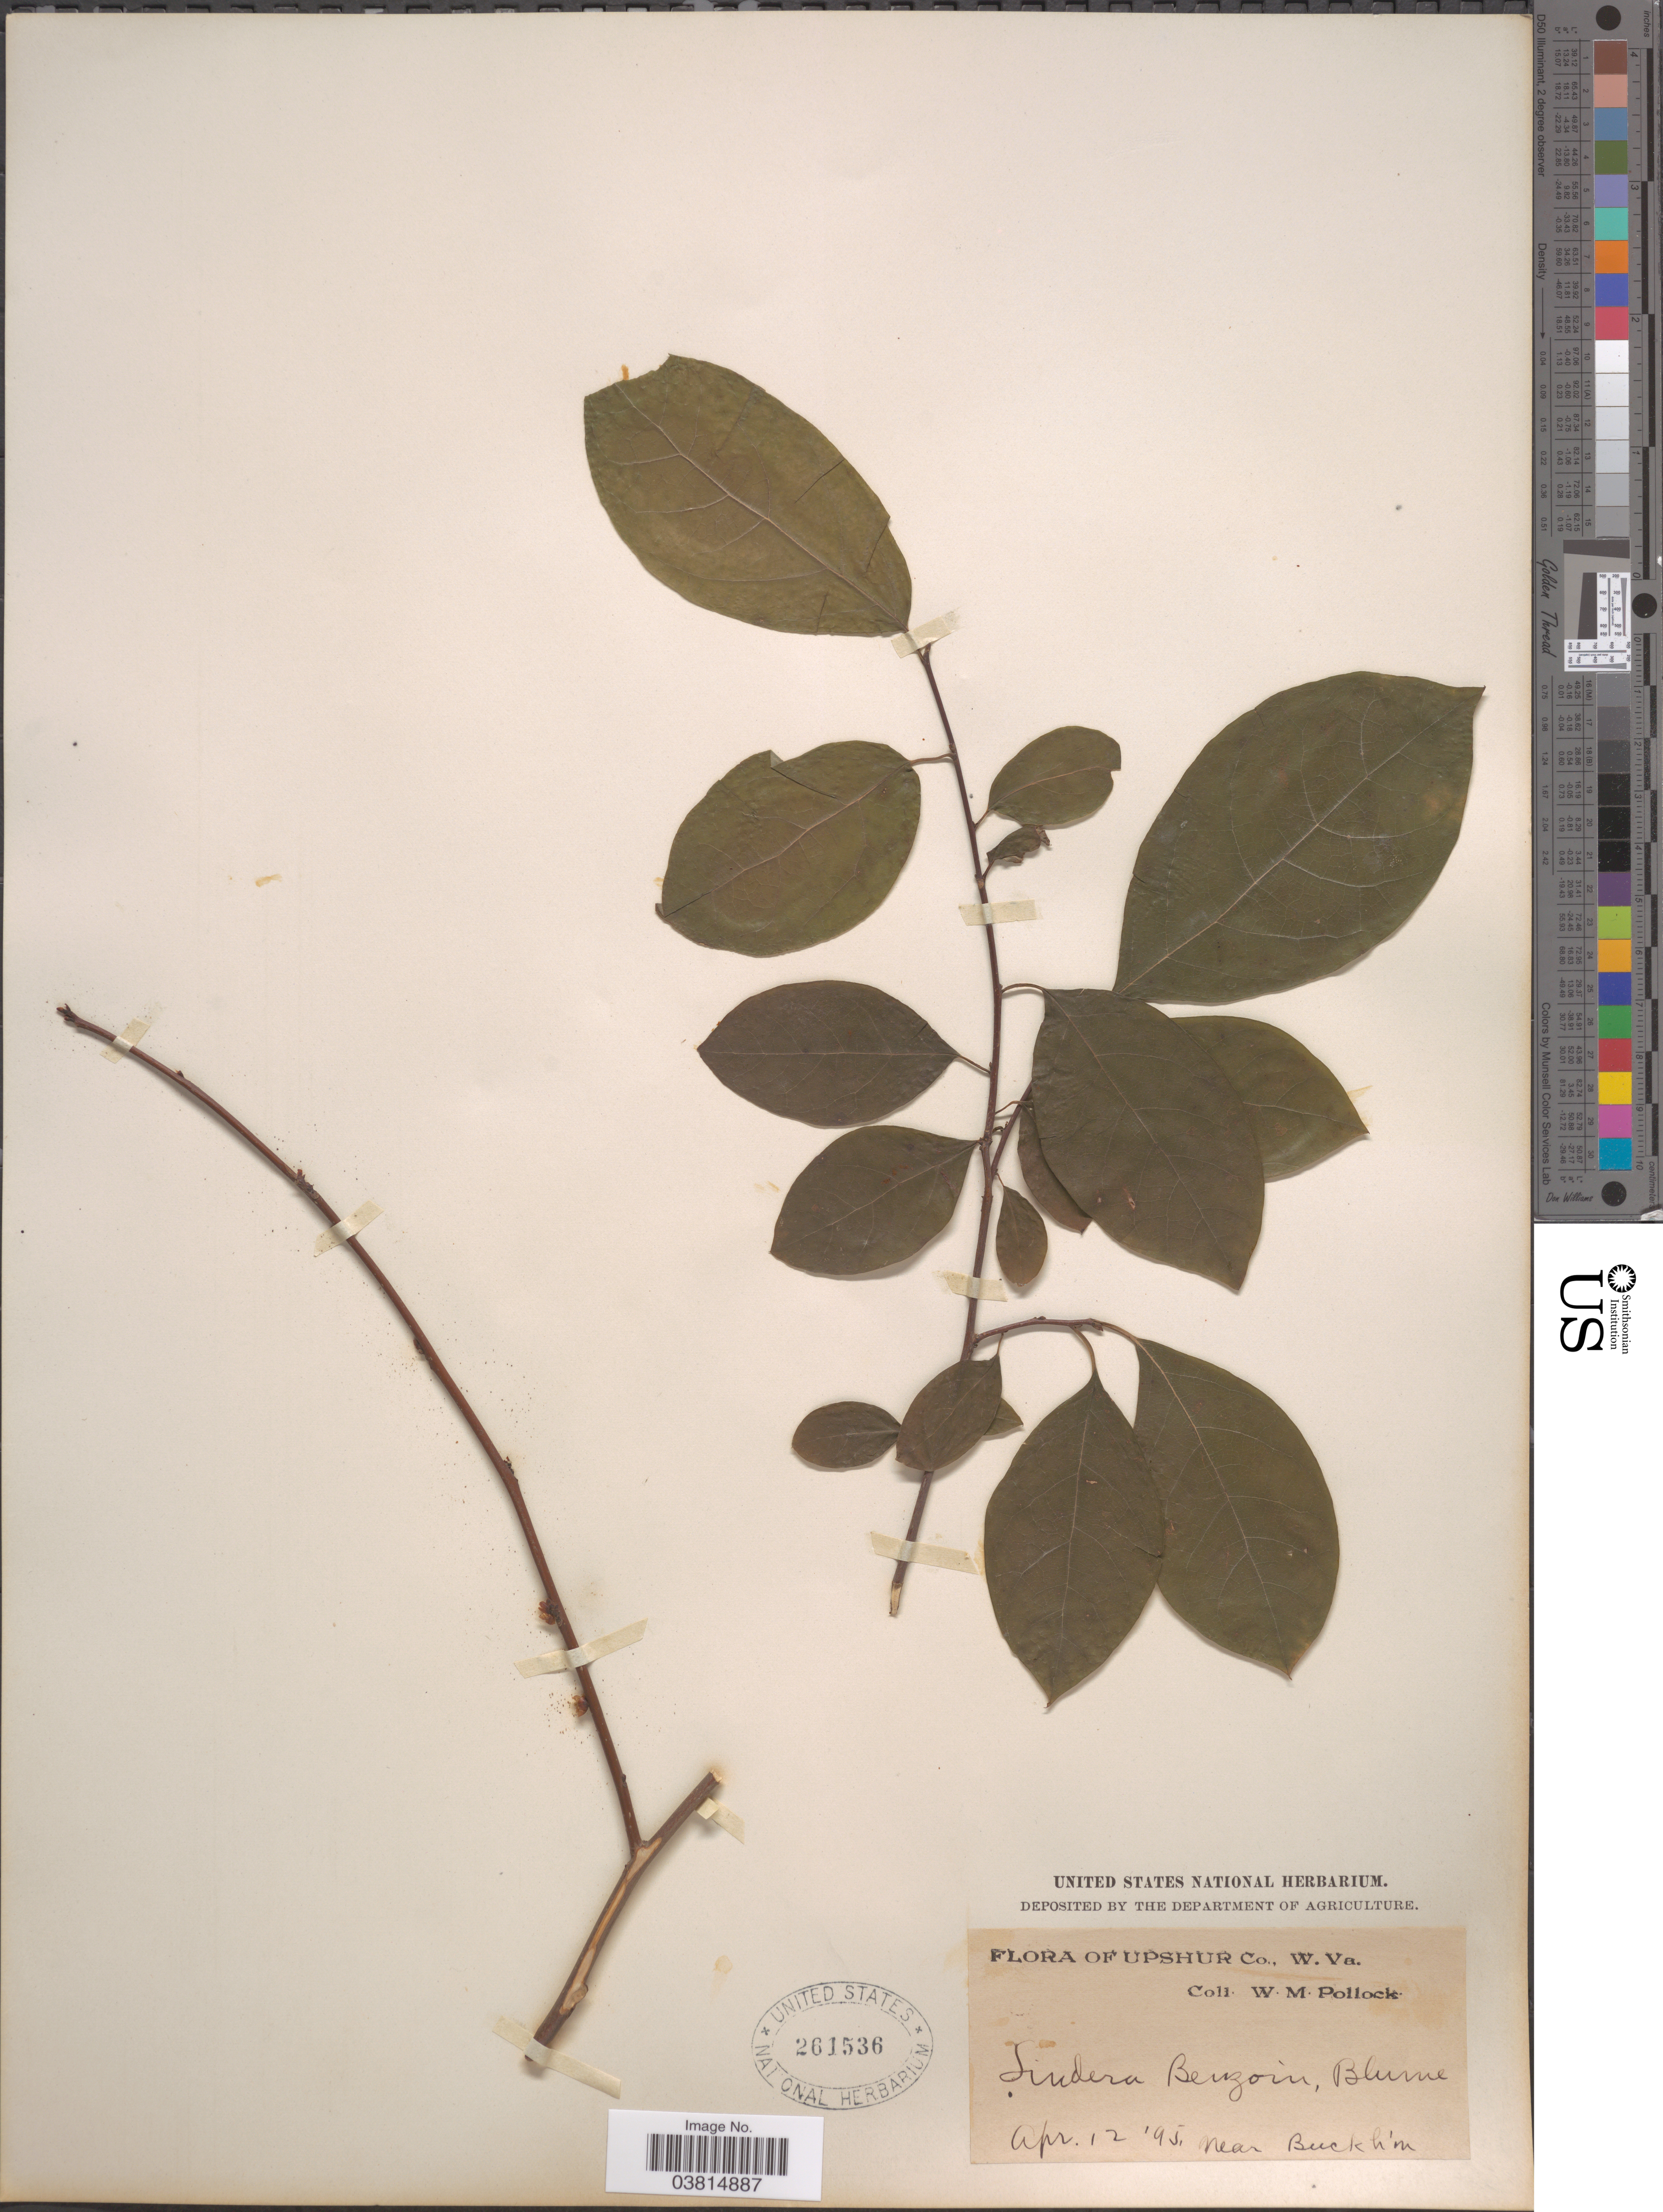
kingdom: Plantae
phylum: Tracheophyta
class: Magnoliopsida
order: Laurales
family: Lauraceae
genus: Lindera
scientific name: Lindera benzoin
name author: (L.) Blume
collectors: W. M. Pollock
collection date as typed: Transcribed d/m/y: 12/4/95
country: United States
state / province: West Virginia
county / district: Upshur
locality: Near Bucklin.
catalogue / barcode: US 261536